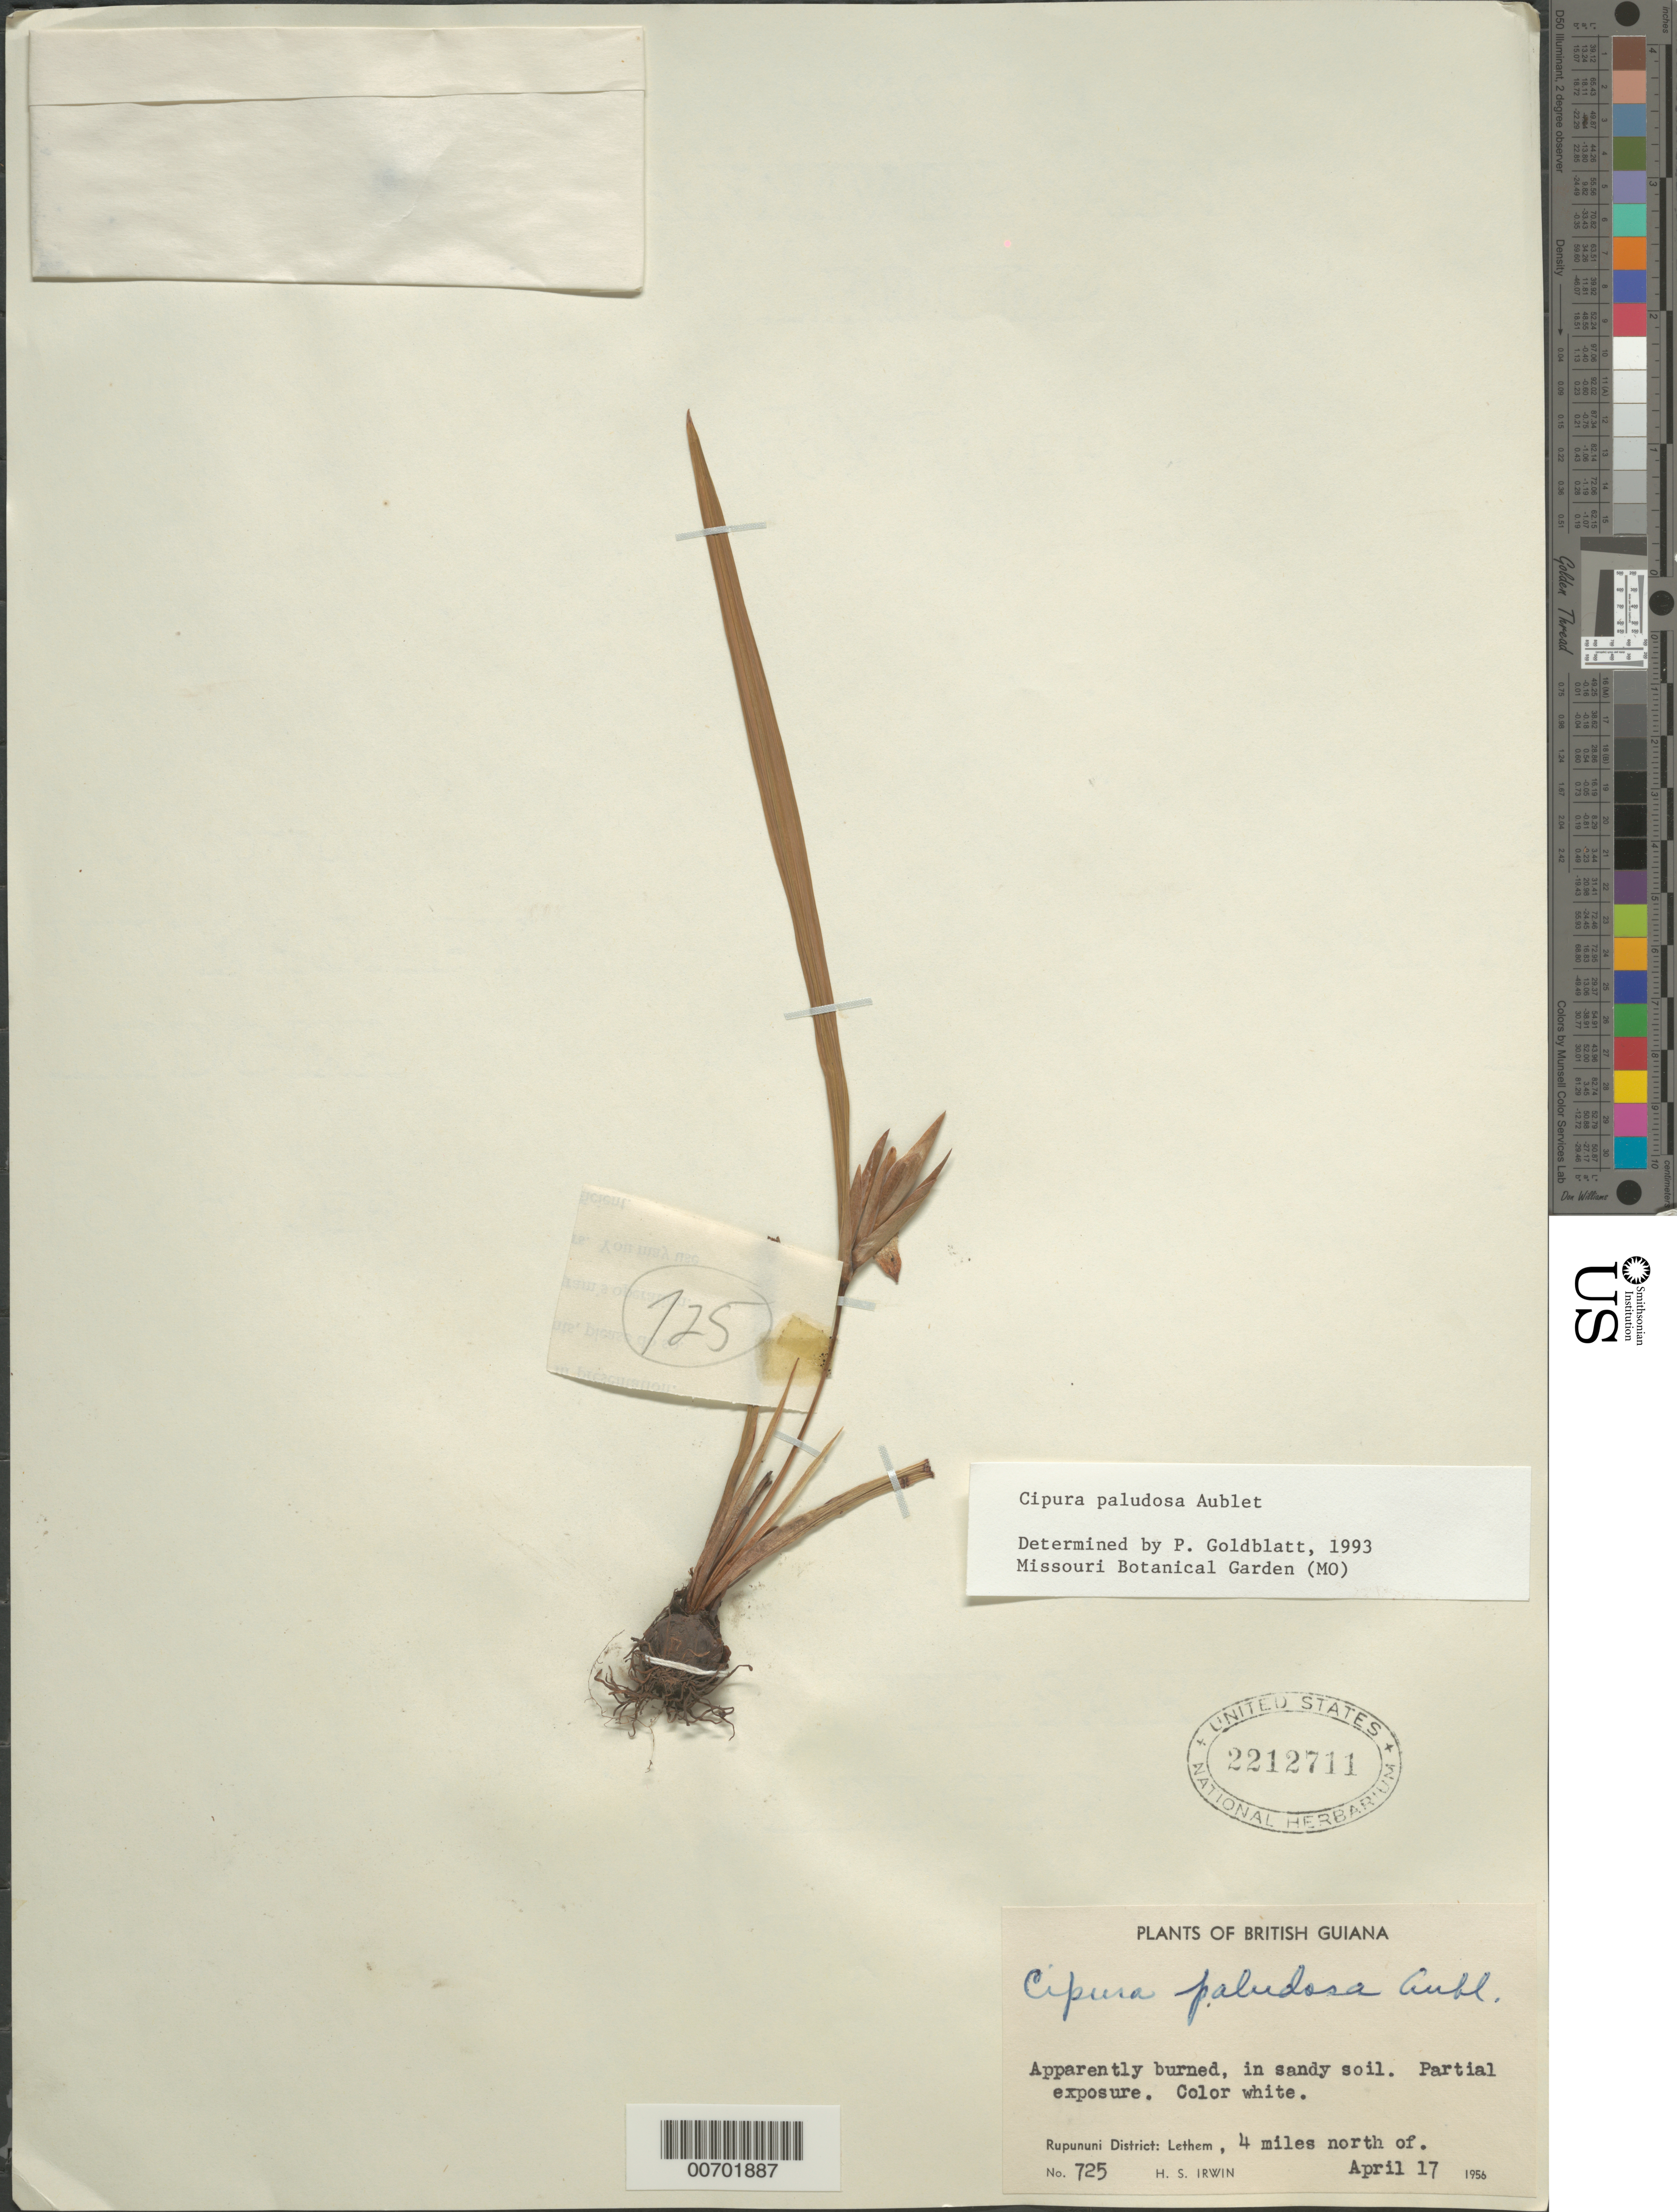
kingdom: Plantae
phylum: Tracheophyta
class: Liliopsida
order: Asparagales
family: Iridaceae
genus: Cipura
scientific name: Cipura paludosa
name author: Aubl.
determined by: Goldblatt, P.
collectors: H. Irwin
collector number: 725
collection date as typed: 17-Apr-56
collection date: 1956-04-17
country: Guyana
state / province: U. Takutu-U. Essequibo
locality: Rupununi Dist., 4 mi. N of Lethem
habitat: In sandy soil, apparently burned; partial exposure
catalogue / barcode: US 2212711